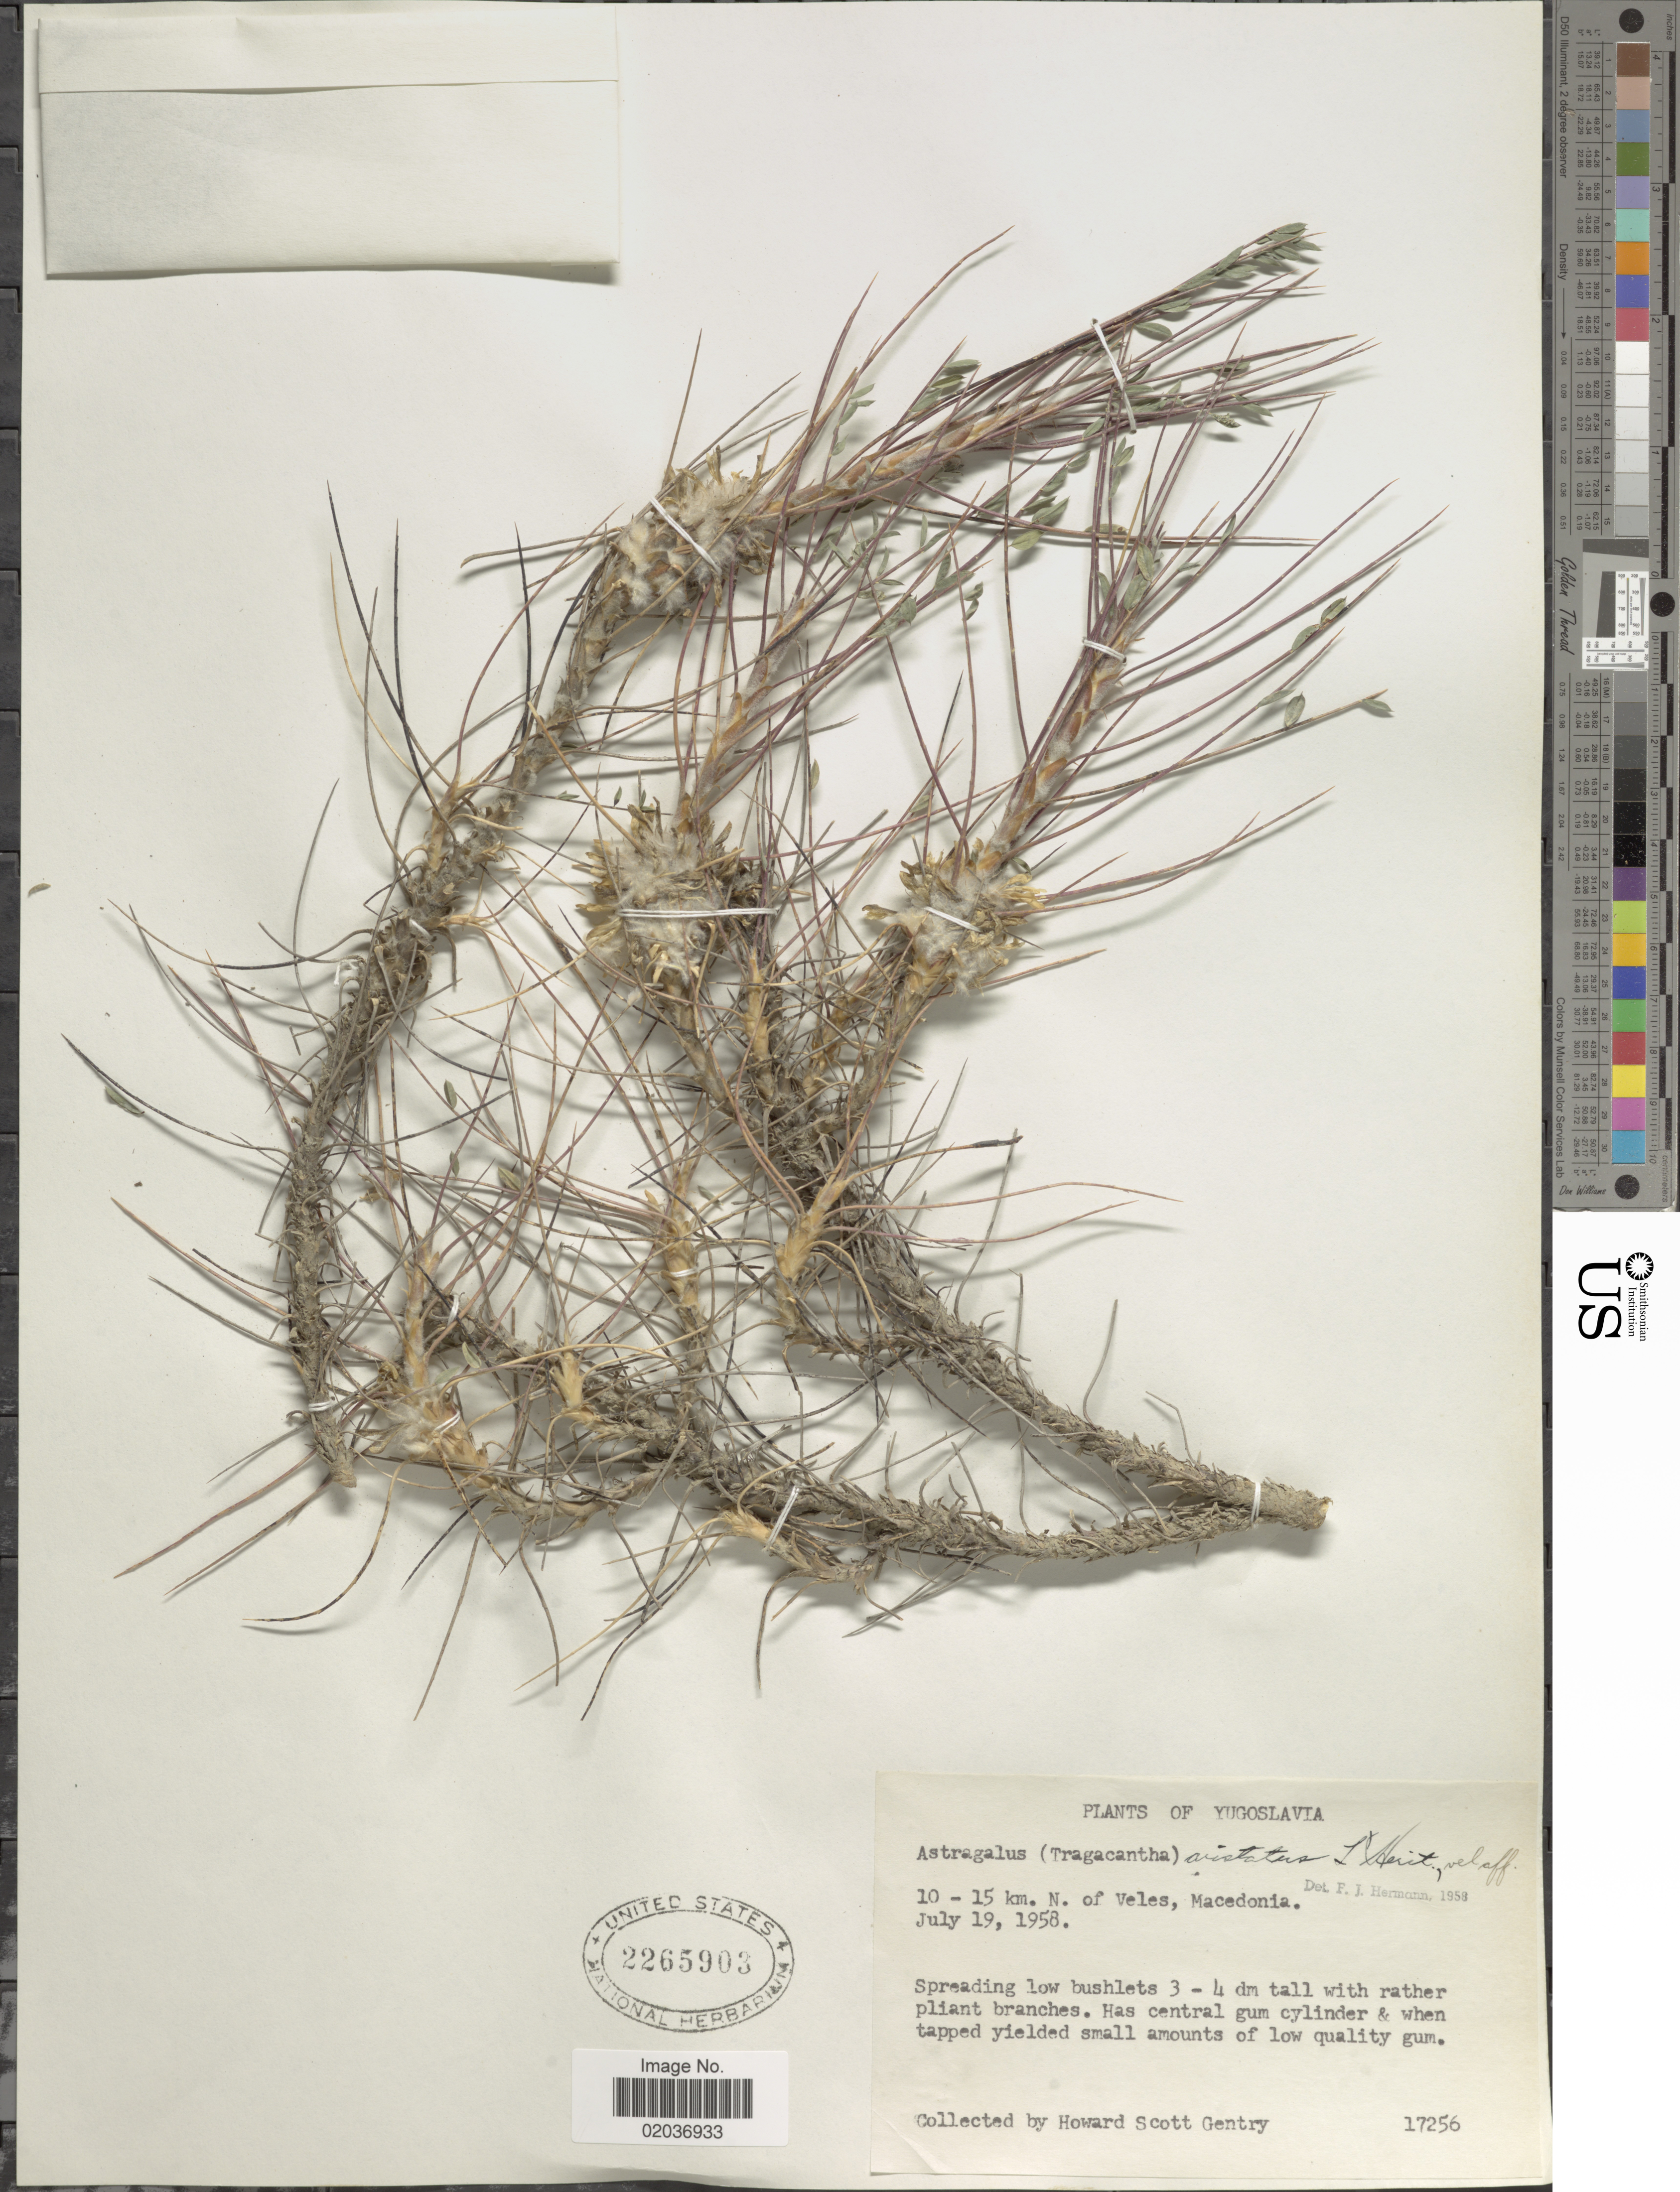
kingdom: Plantae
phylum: Tracheophyta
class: Magnoliopsida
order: Fabales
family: Fabaceae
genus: Astragalus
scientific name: Astragalus aristatus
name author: L'Hér.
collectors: H. S. Gentry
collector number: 17256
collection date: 1958-07-19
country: North Macedonia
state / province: Veles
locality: Yugoslavia. 10 - 15 km. N. of Veles, Macedonia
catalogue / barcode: US 2265903